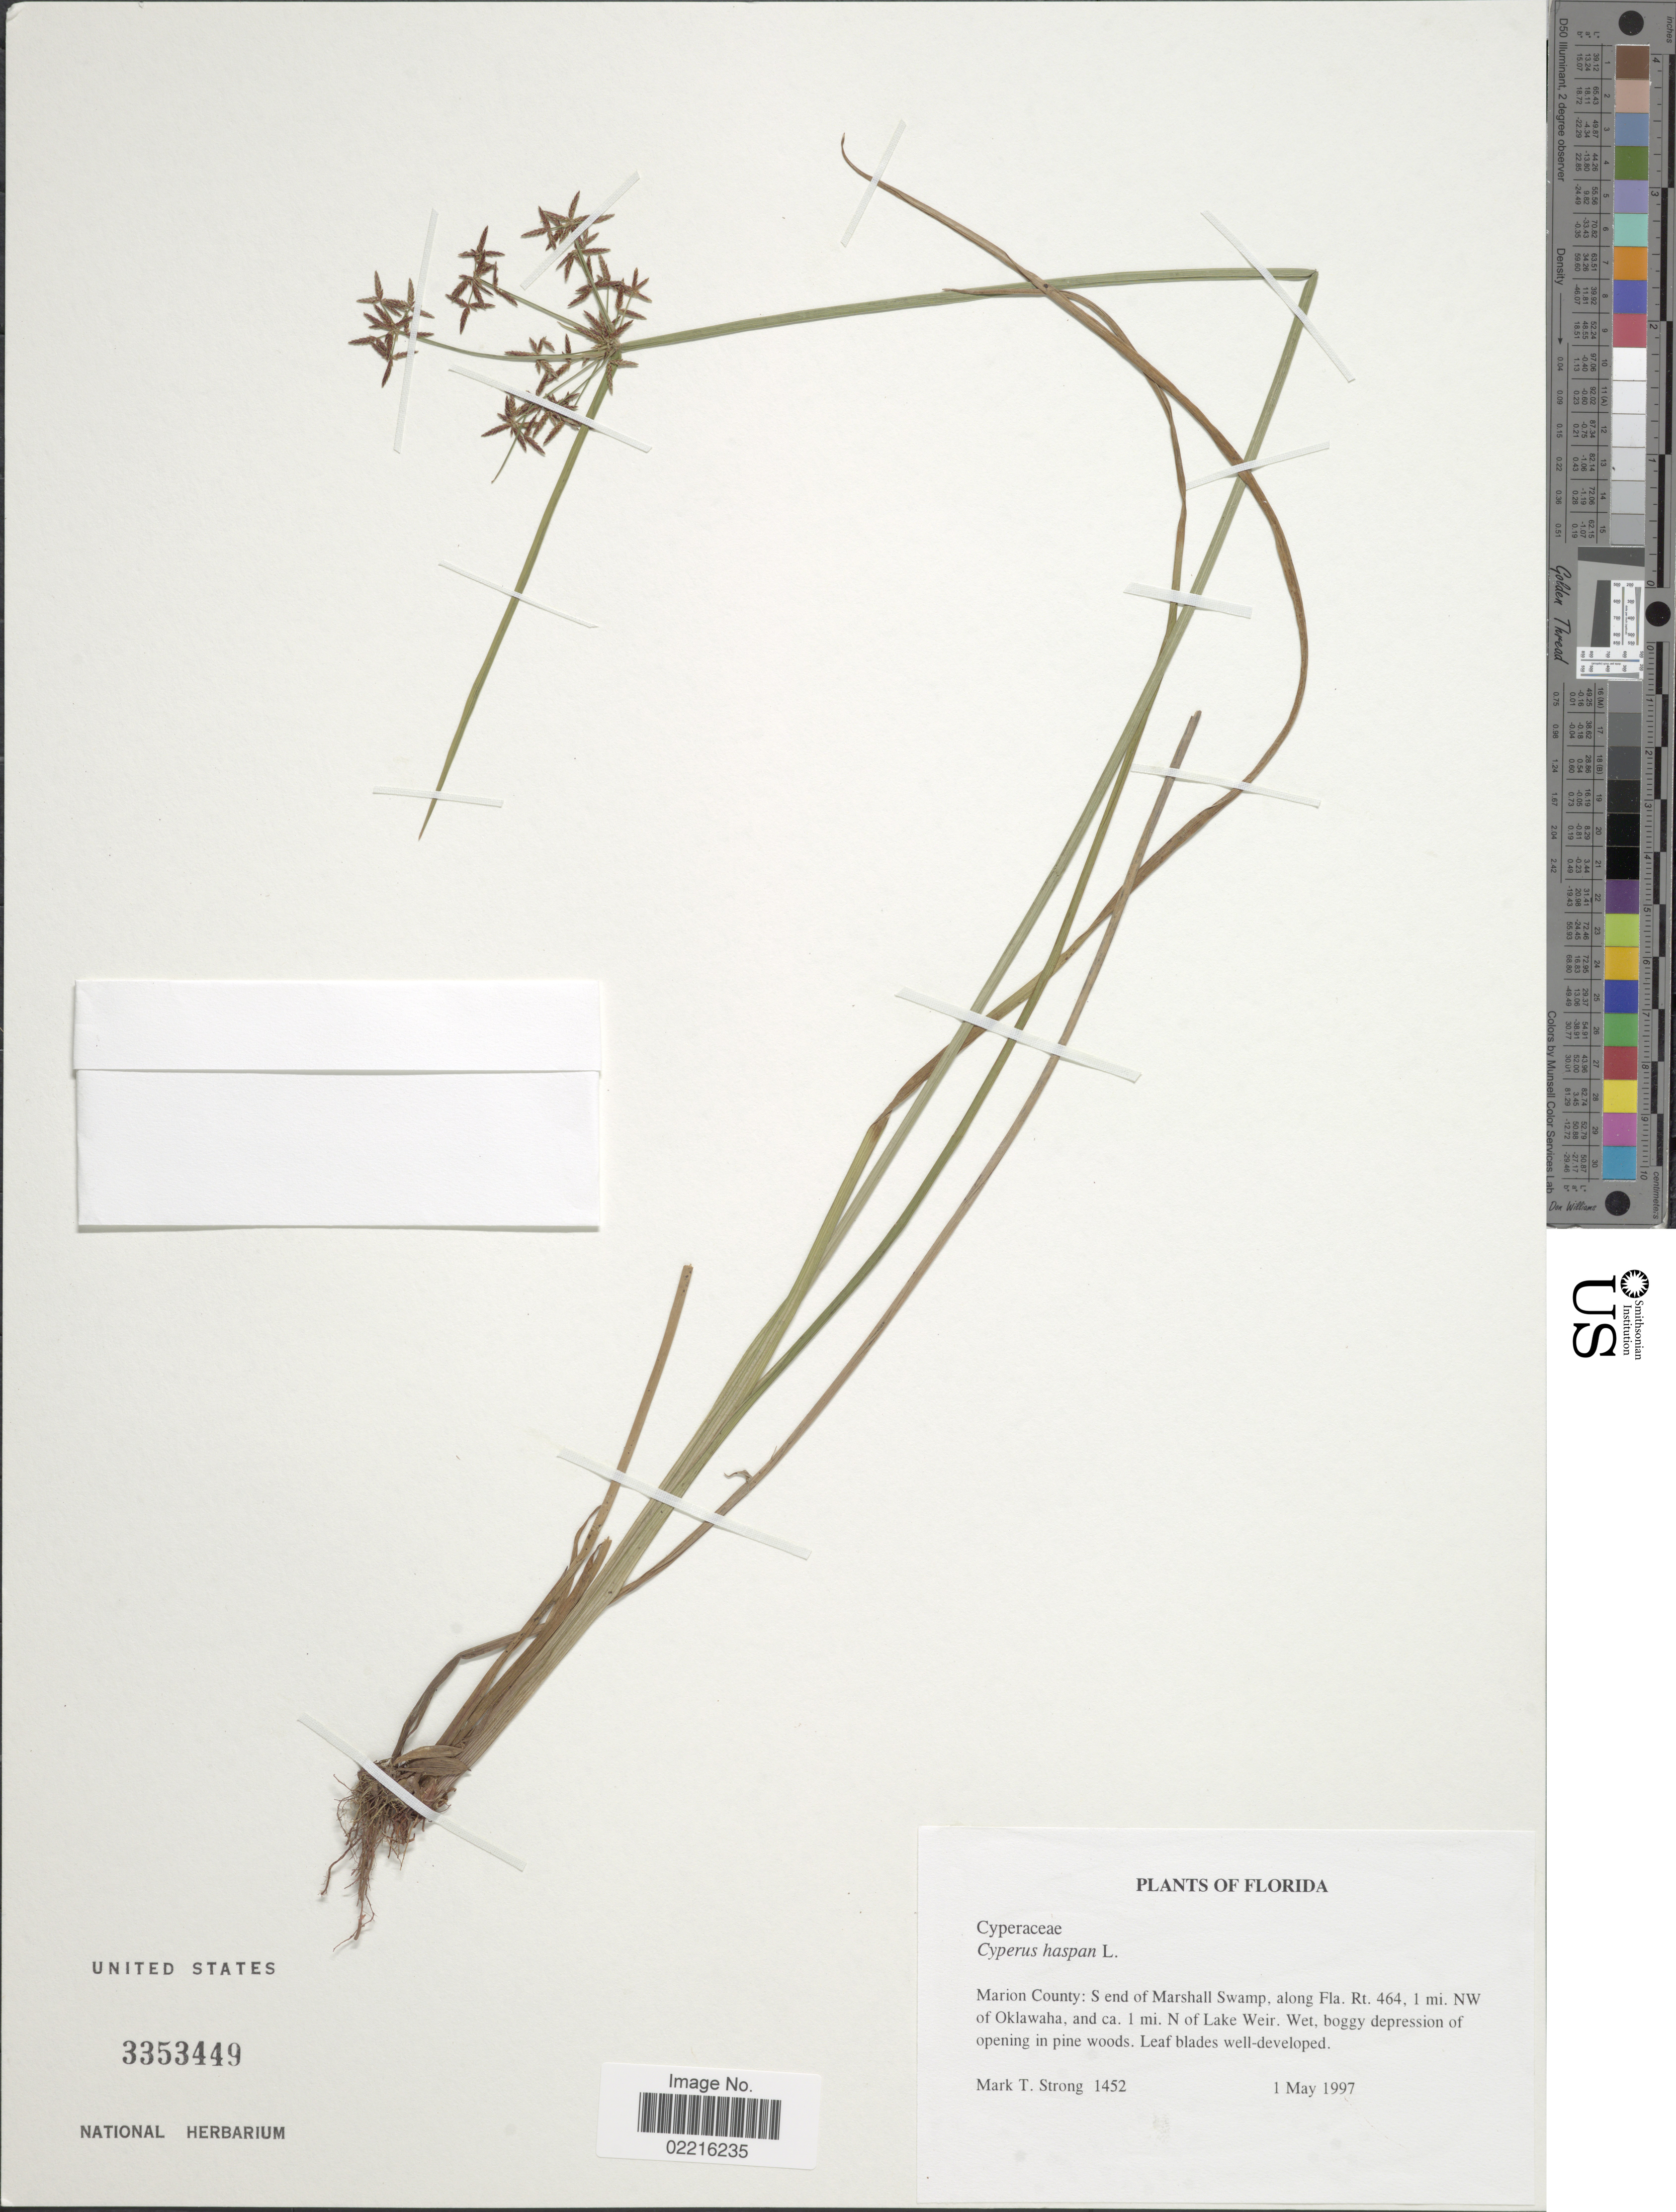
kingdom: Plantae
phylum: Tracheophyta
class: Liliopsida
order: Poales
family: Cyperaceae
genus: Cyperus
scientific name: Cyperus haspan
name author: L.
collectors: M. T. Strong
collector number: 1452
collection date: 1997-05-01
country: United States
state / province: Florida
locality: Marion County, S end of Marshall Swamp, along Fla Rt 464, 1 mi NW of Oklawaha, and ca 1 mi N of Lake Weir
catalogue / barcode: US 3353449